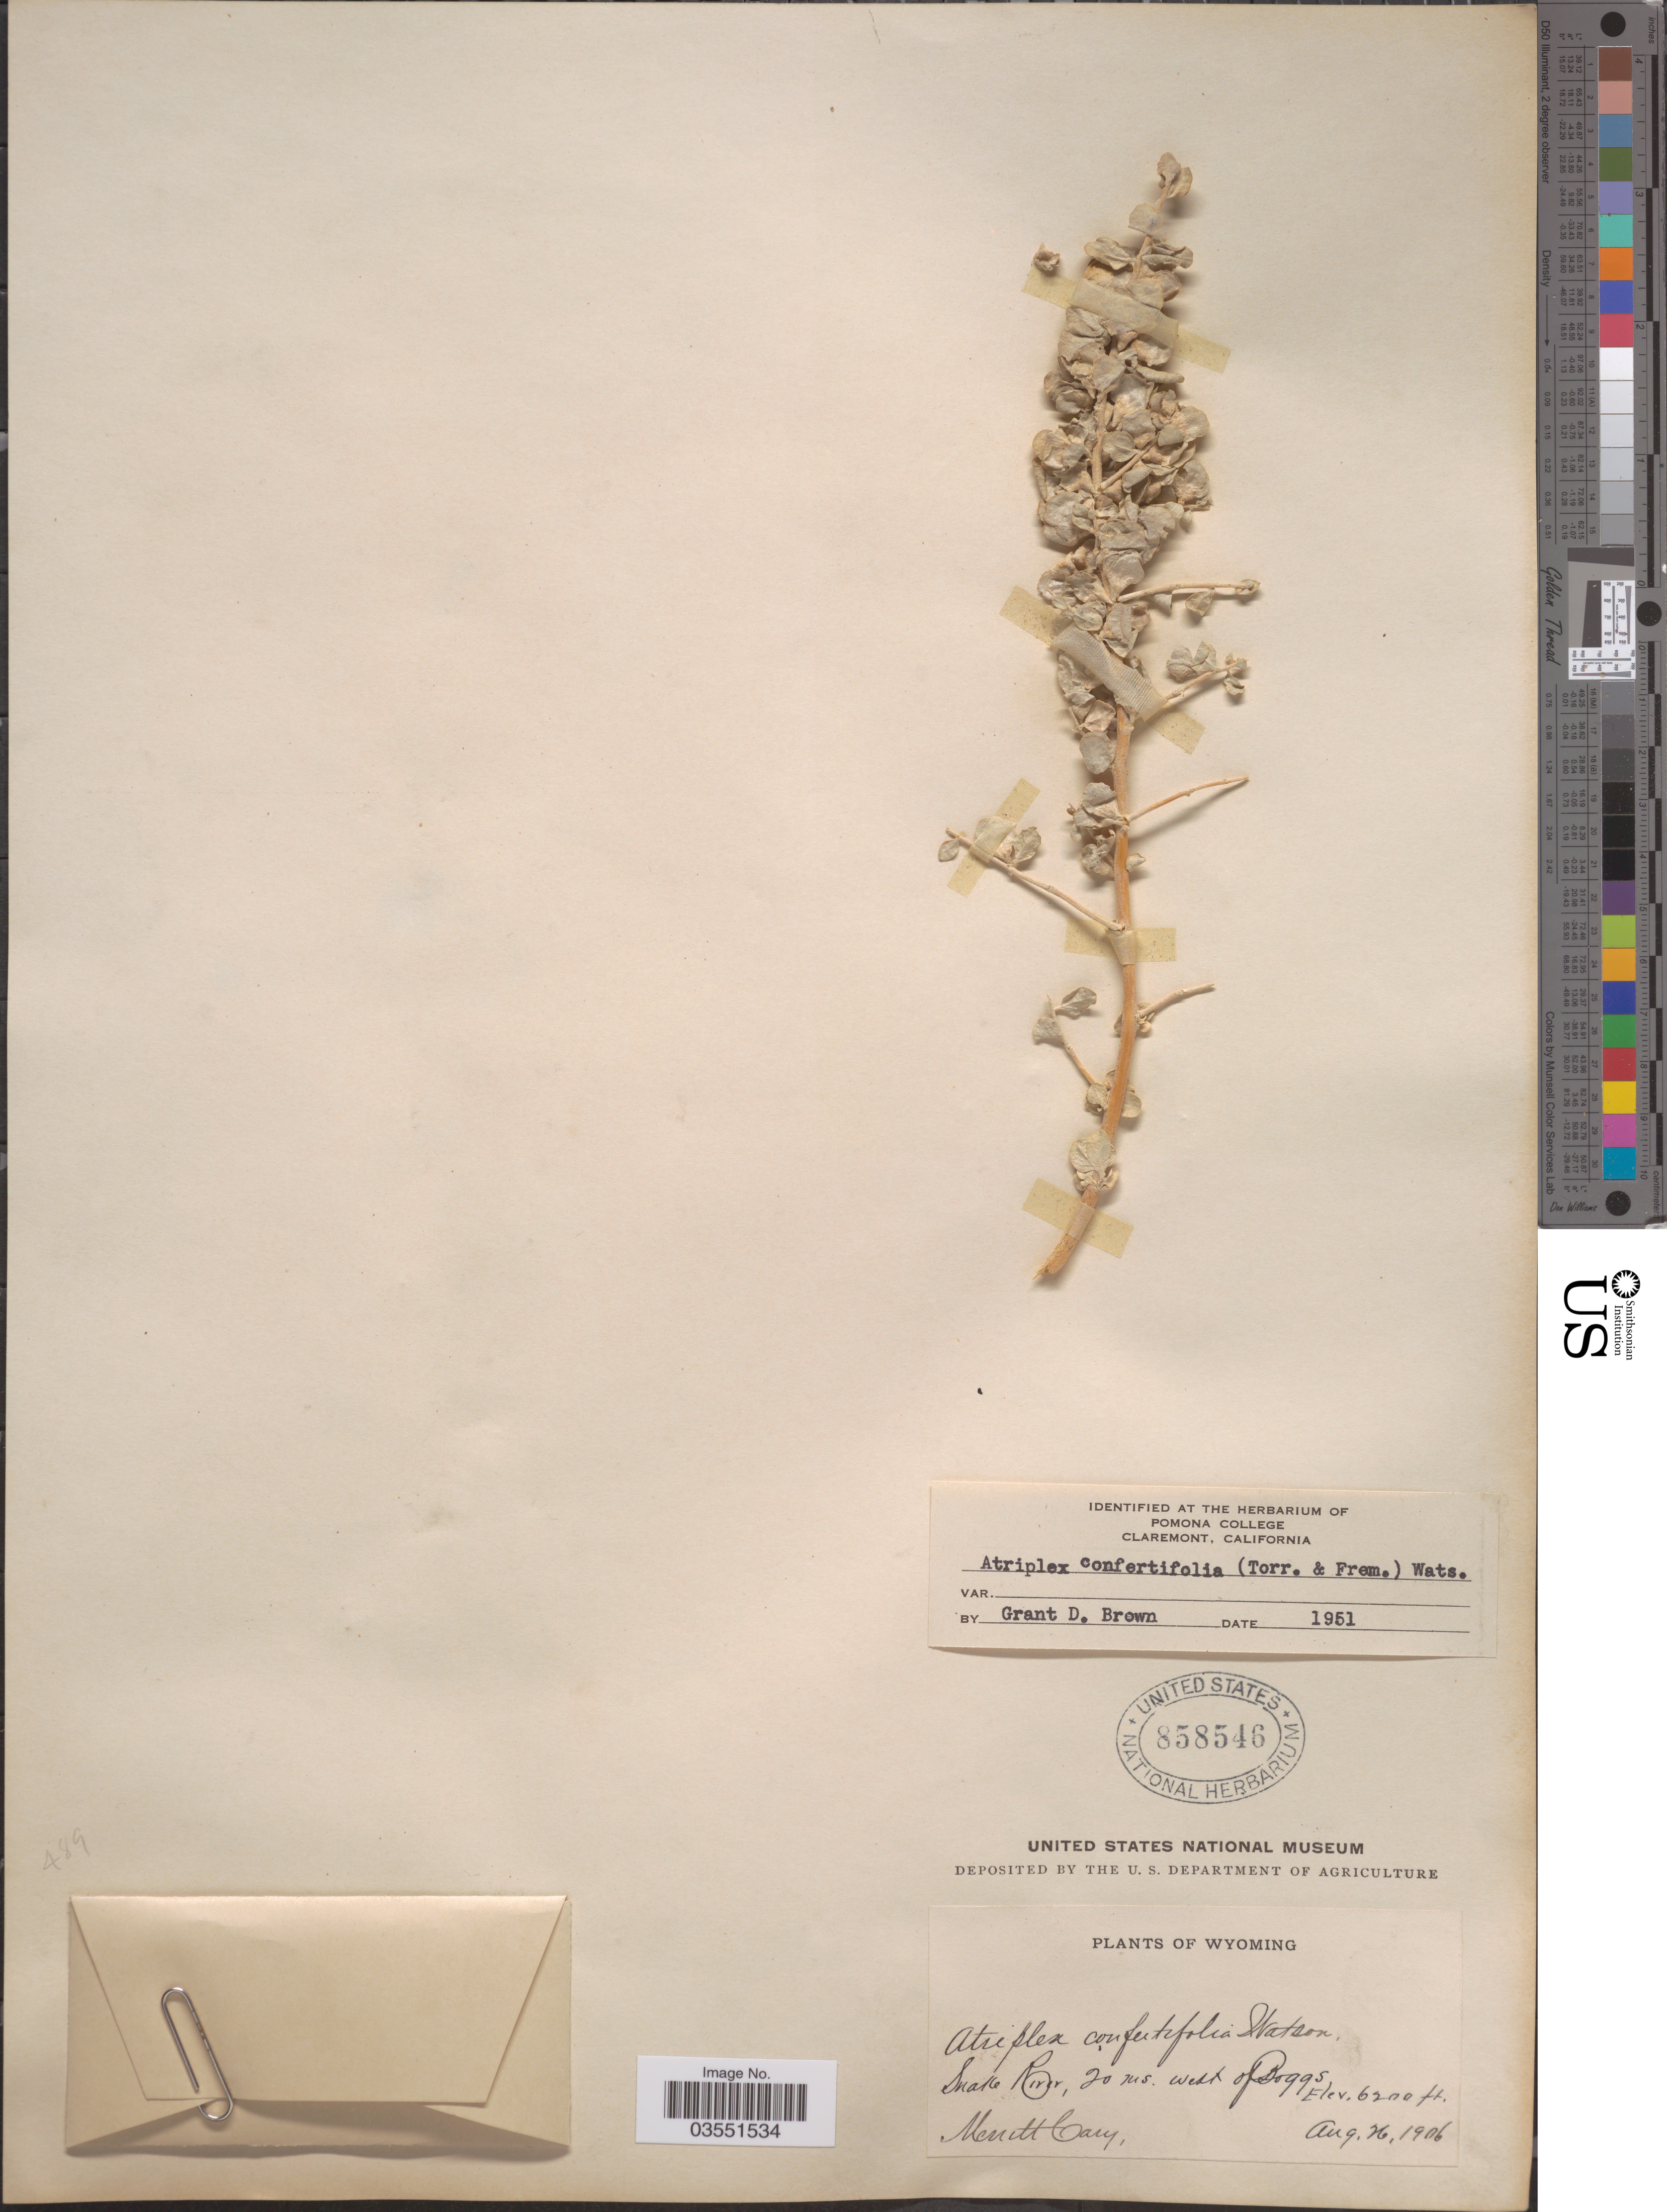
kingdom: Plantae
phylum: Tracheophyta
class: Magnoliopsida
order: Caryophyllales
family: Amaranthaceae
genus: Atriplex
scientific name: Atriplex confertifolia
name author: (Torr. & Frém.) S. Watson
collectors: M. Cary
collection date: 1906-08-26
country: United States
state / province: Wyoming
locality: Snake River, 20 ms. west of Boggs.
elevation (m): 1890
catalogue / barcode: US 858546